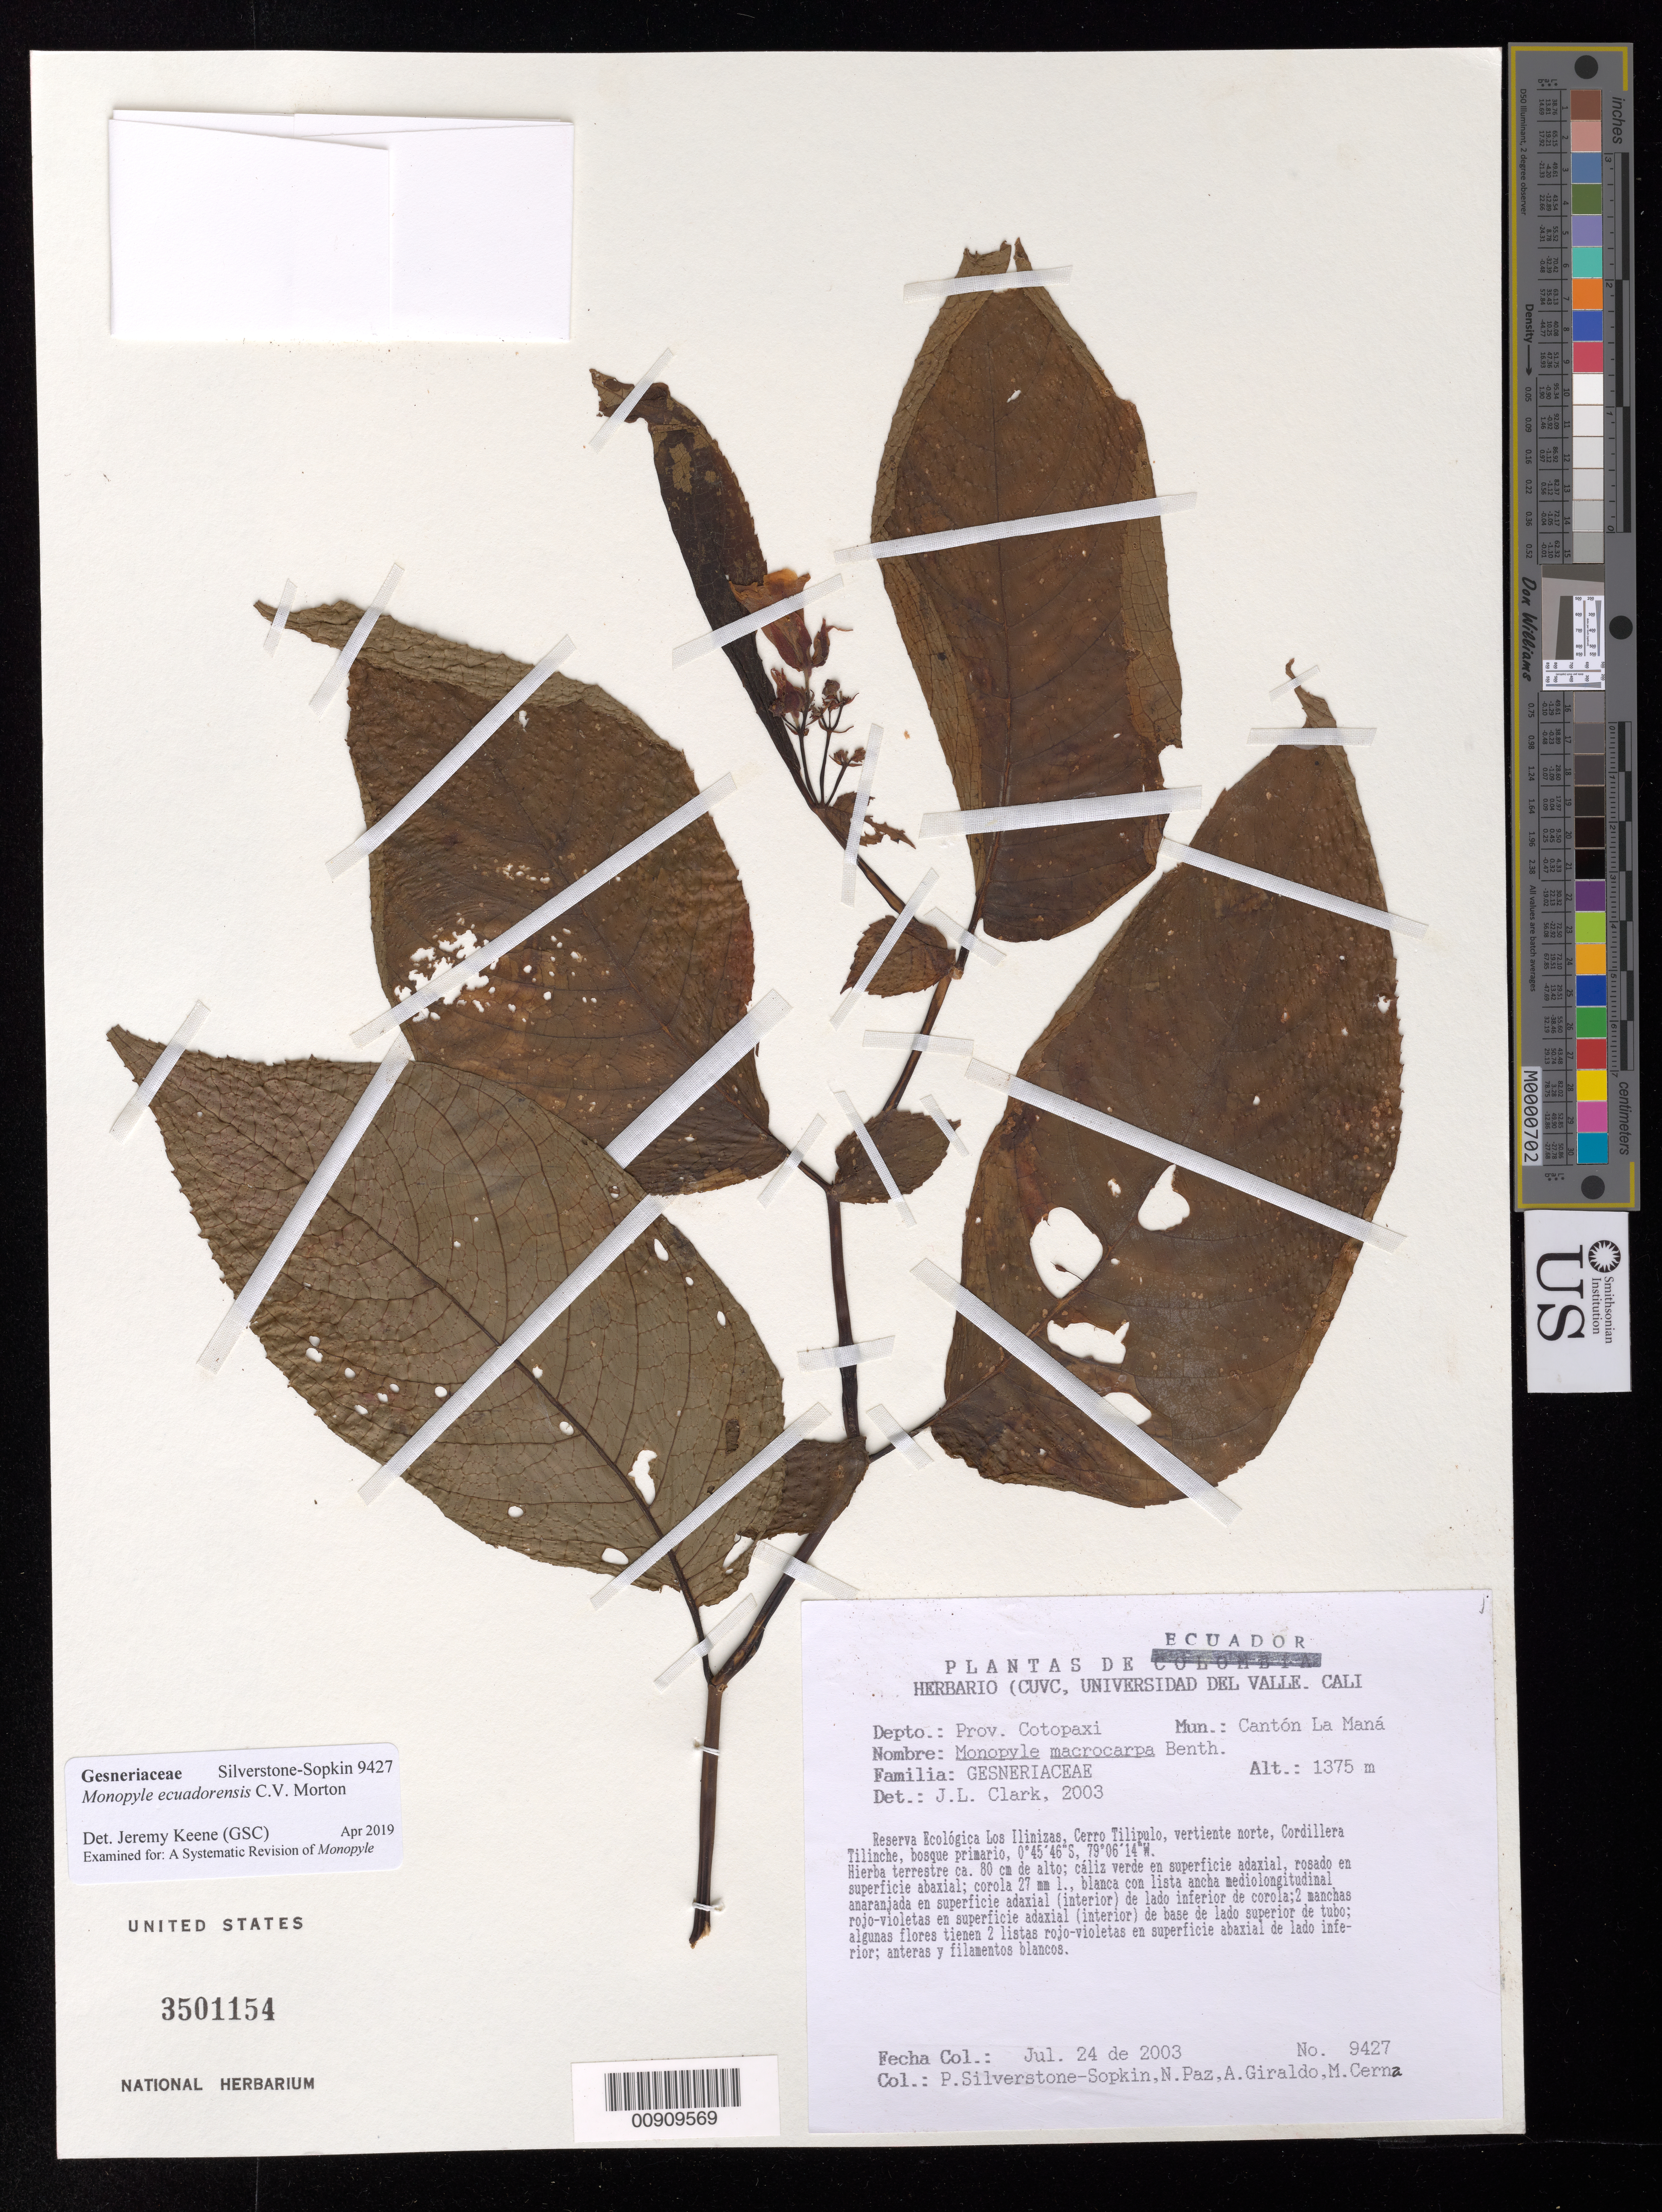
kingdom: Plantae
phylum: Tracheophyta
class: Magnoliopsida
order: Lamiales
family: Gesneriaceae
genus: Monopyle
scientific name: Monopyle ecuadorensis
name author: C.V. Morton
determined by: Keene, J.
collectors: P. A. Silverstone-Sopkin, N. Paz, A. Giraldo & M. Cerna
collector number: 9427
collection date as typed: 24 Jul 2003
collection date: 2003-07-24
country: Ecuador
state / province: Cotopaxi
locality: Cantón La Maná. Reserva Ecológica Los Ilinizas, Cerro Tilipulo, vertiente norte, Cordillera Tilinche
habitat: Bosque primario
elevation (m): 1375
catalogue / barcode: US 3501154